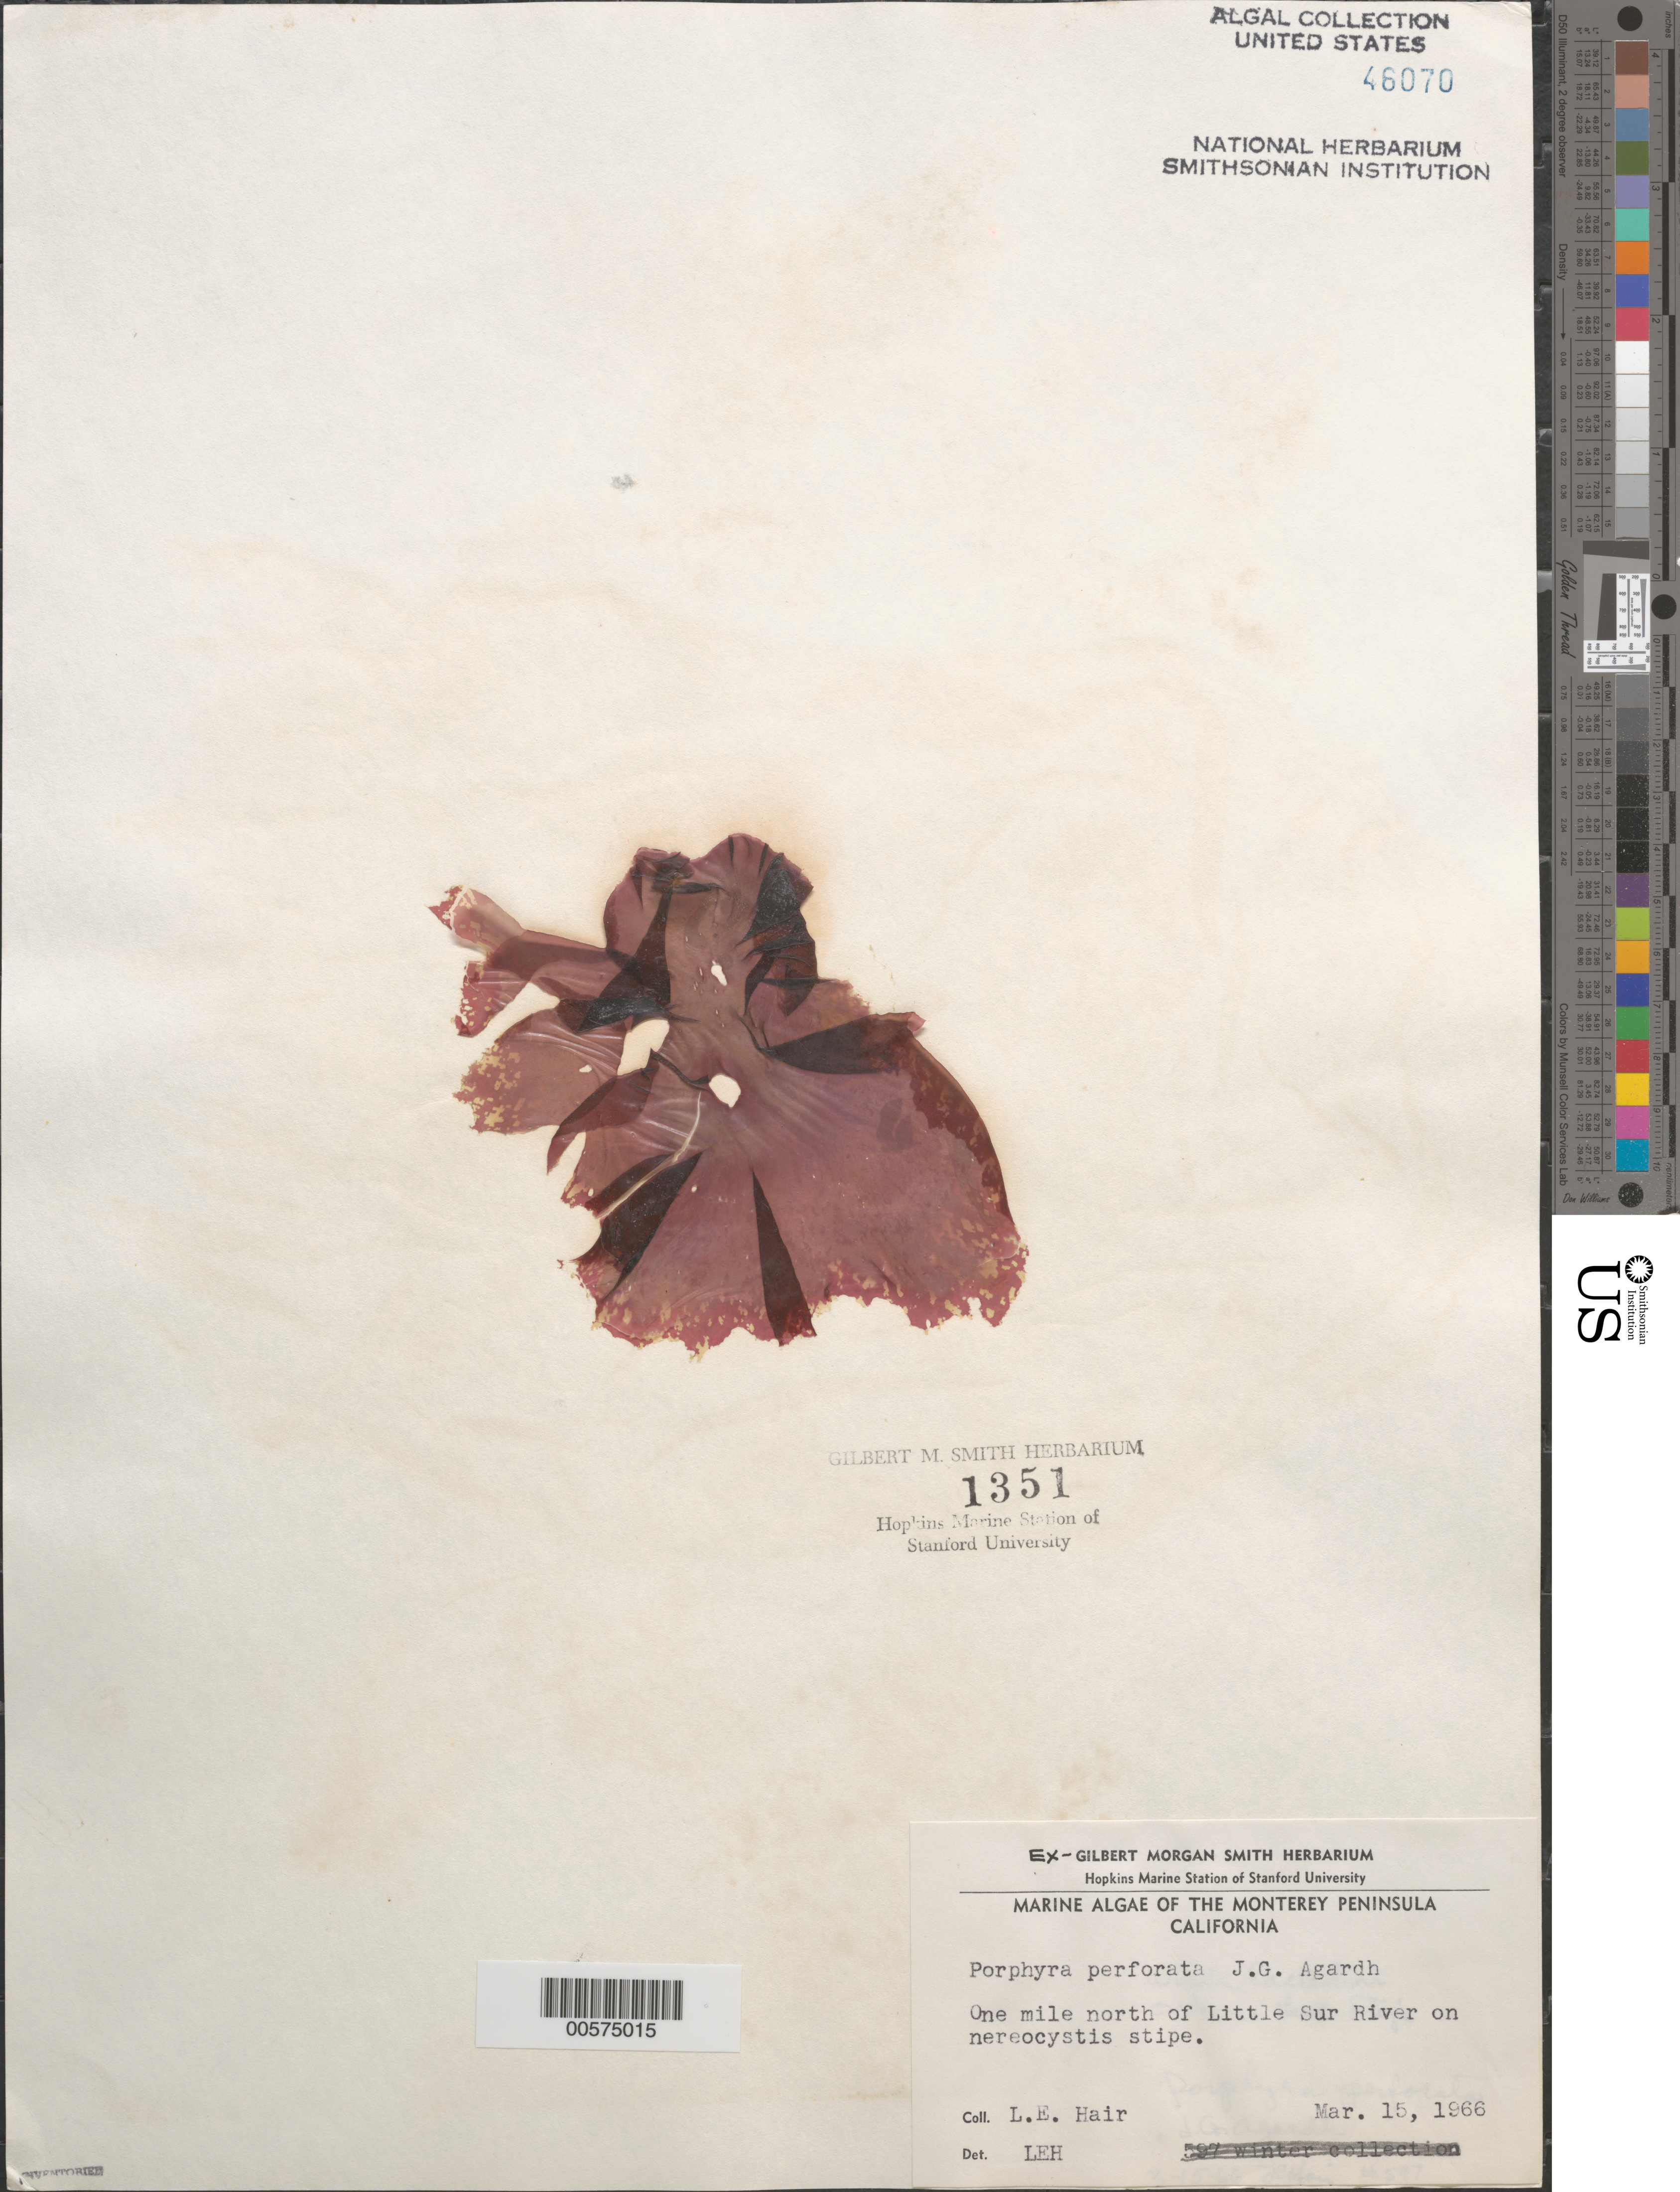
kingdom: Plantae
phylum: Rhodophyta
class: Bangiophyceae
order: Bangiales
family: Bangiaceae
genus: Pyropia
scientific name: Pyropia perforata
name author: (J. Agardh) S.C. Lindstrom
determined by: Algae name updating Project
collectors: L. Hair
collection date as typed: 15 Mar 1966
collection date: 1966-03-15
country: United States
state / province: California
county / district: Monterey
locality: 1 mile north of Little Sur River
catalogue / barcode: US 46070